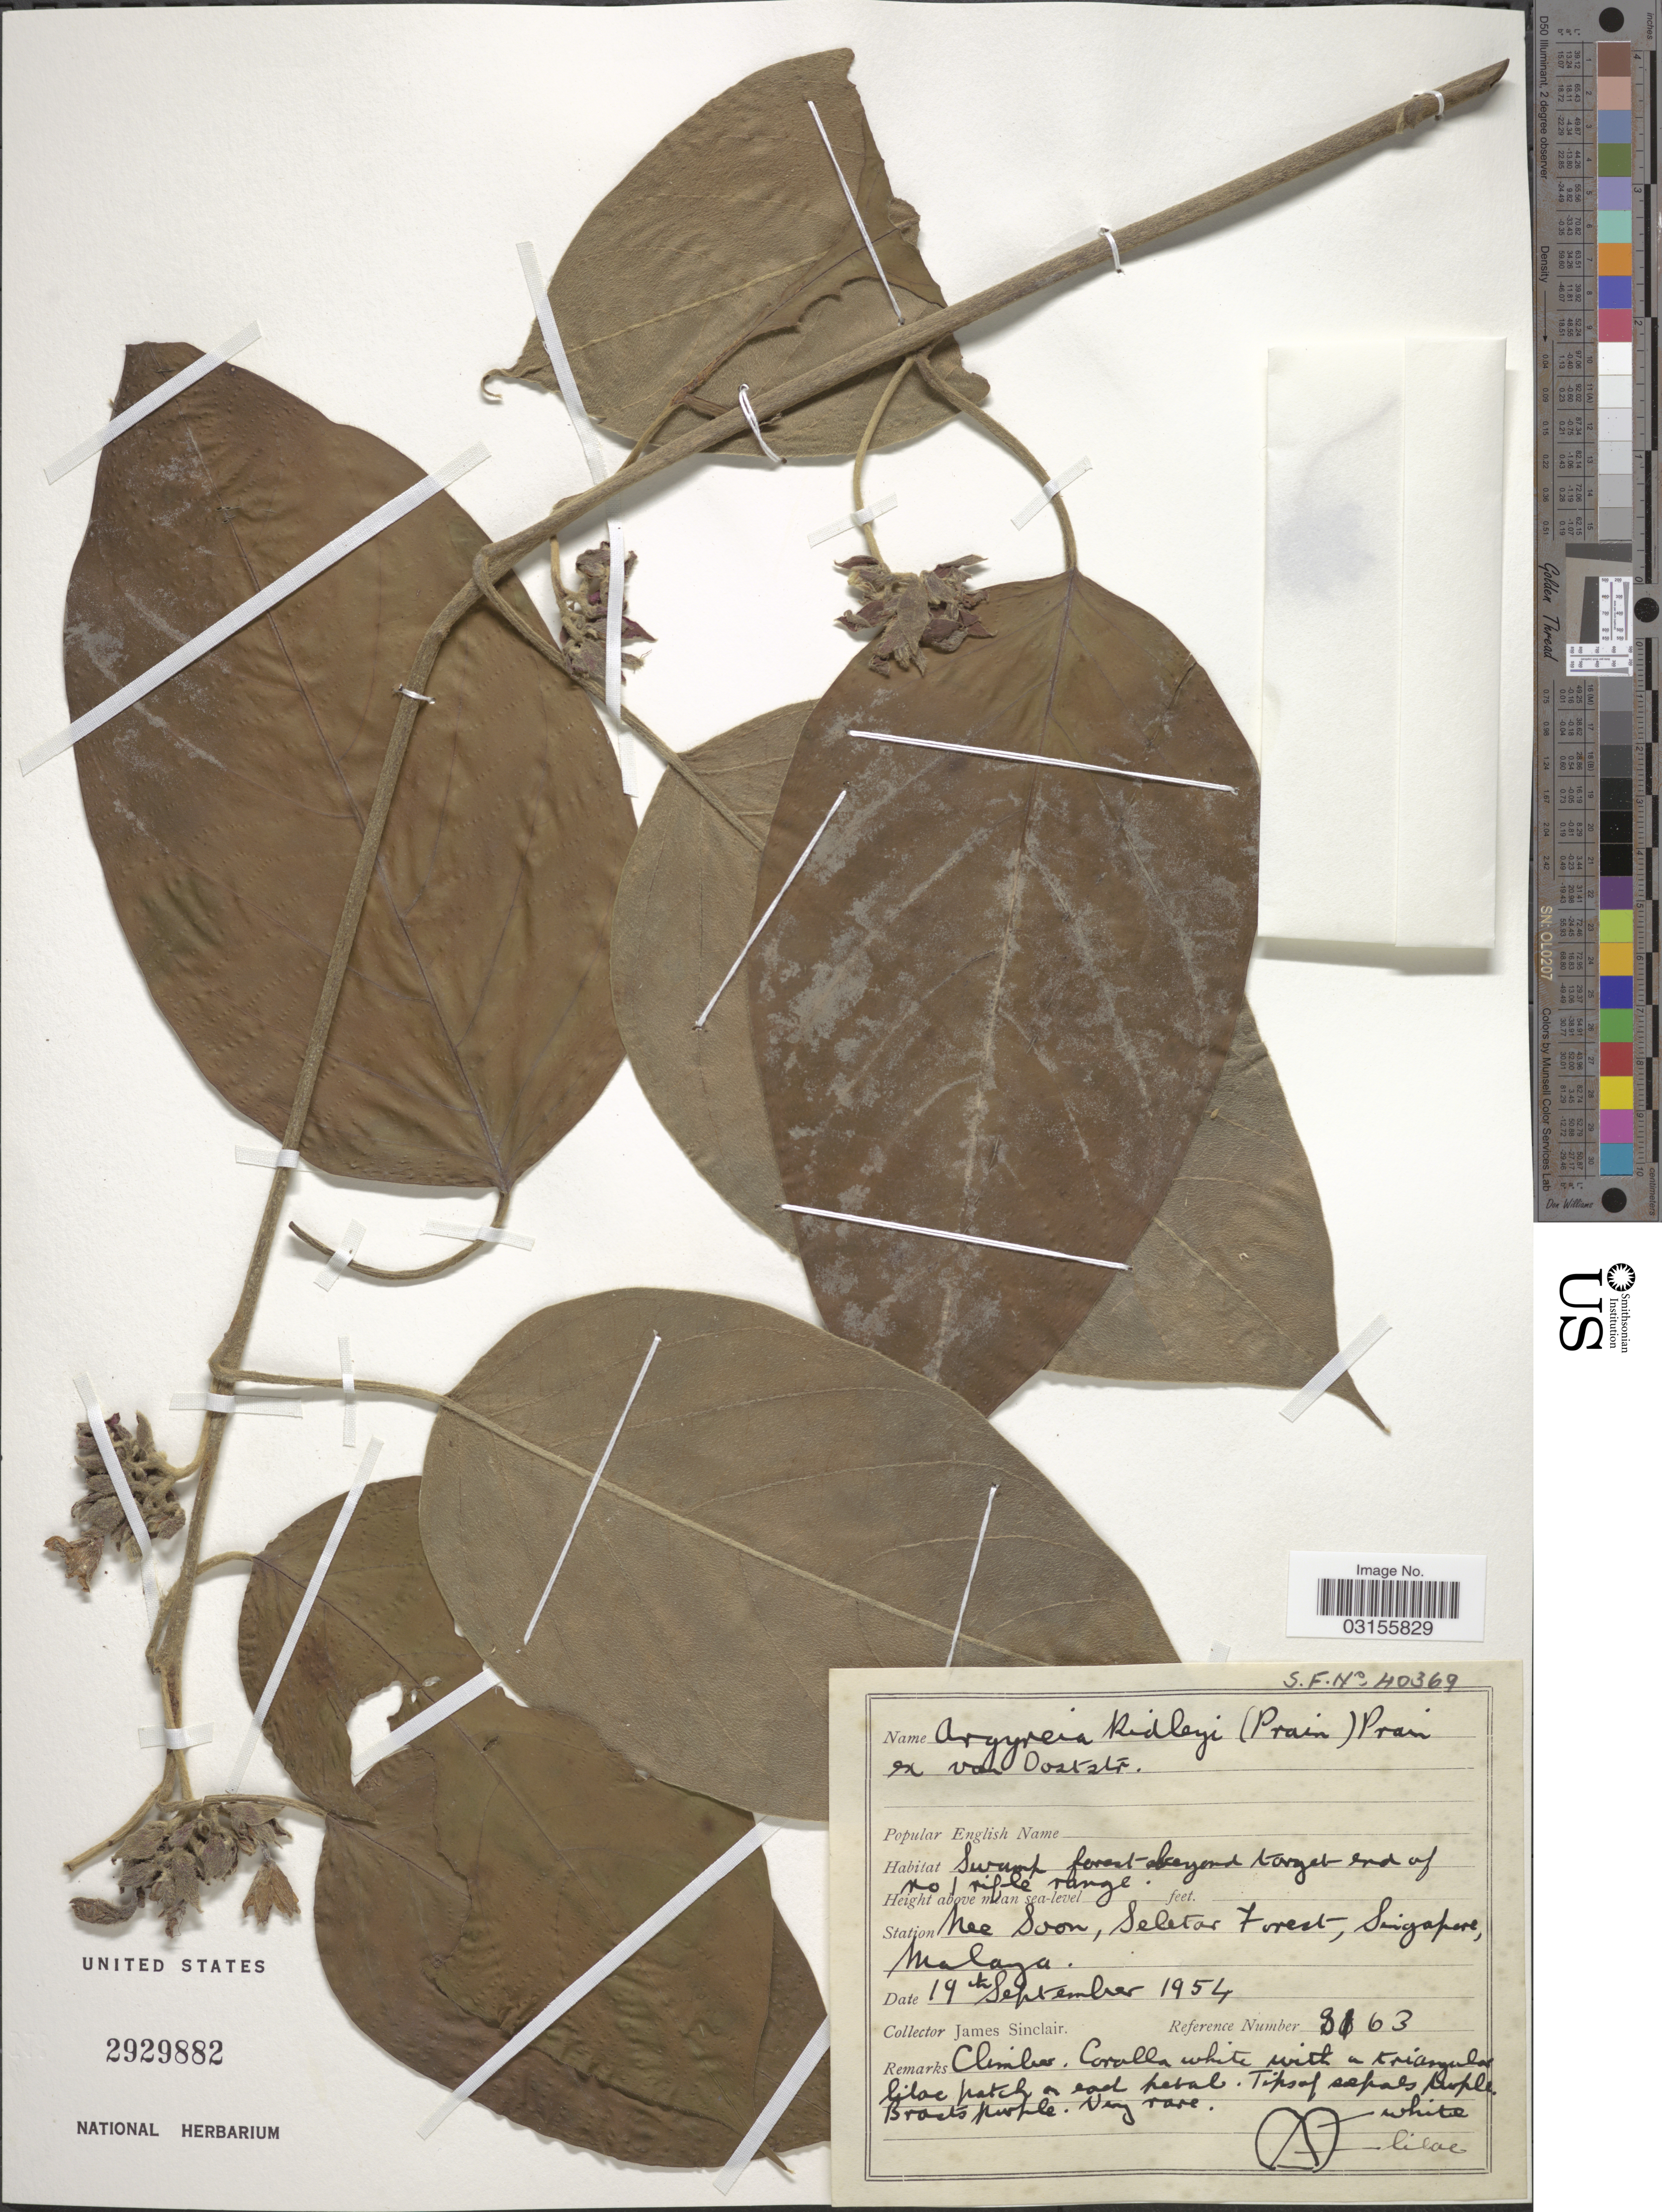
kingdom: Plantae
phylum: Tracheophyta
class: Magnoliopsida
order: Solanales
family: Convolvulaceae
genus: Argyreia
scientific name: Argyreia ridleyi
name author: (Prain) Prain ex Ooststr.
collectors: J. Sinclair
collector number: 8163*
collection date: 1954-09-19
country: Singapore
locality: Station Nee Soon, Seletar Forest, Malaya.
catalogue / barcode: US 2929882